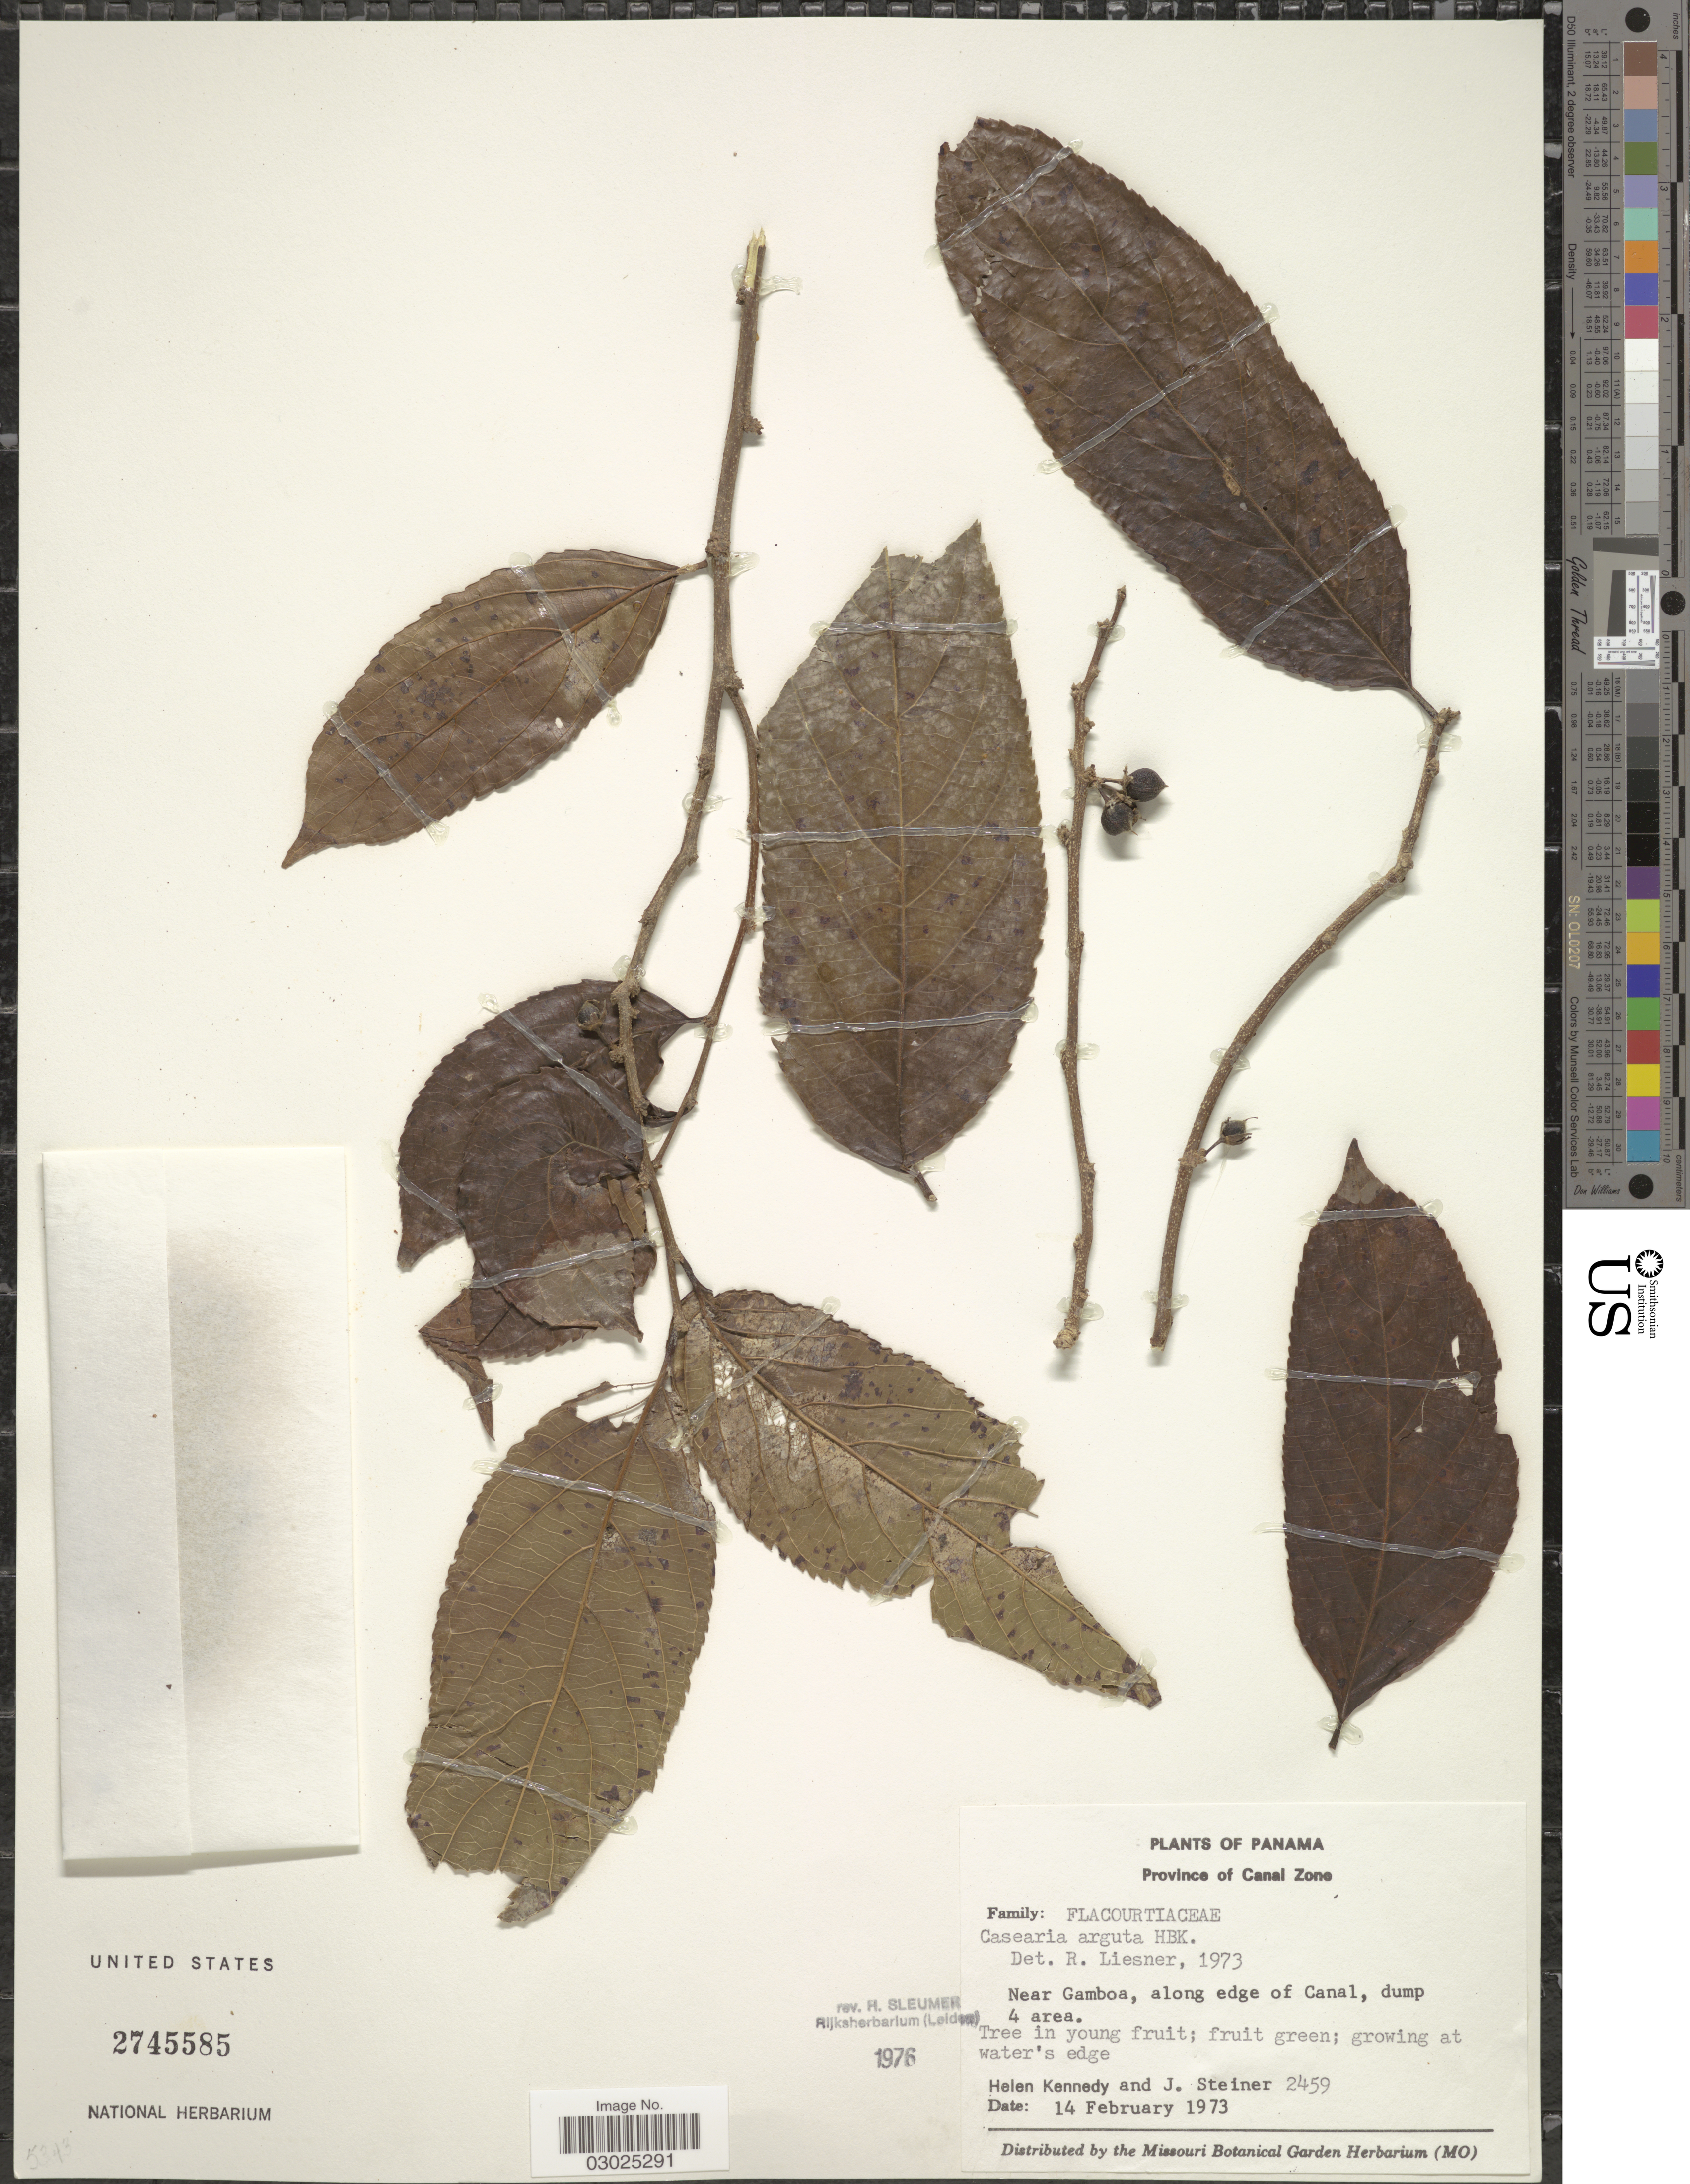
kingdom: Plantae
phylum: Tracheophyta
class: Magnoliopsida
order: Malpighiales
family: Salicaceae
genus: Casearia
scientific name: Casearia arguta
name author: Kunth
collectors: H. Kennedy & J. Steiner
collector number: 2459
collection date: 1973-02-14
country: Panama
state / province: Colón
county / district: Canal Zone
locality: Province of Canal Zone. Near Gamboa, along edge of Canal, dump 4 area.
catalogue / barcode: US 2745585